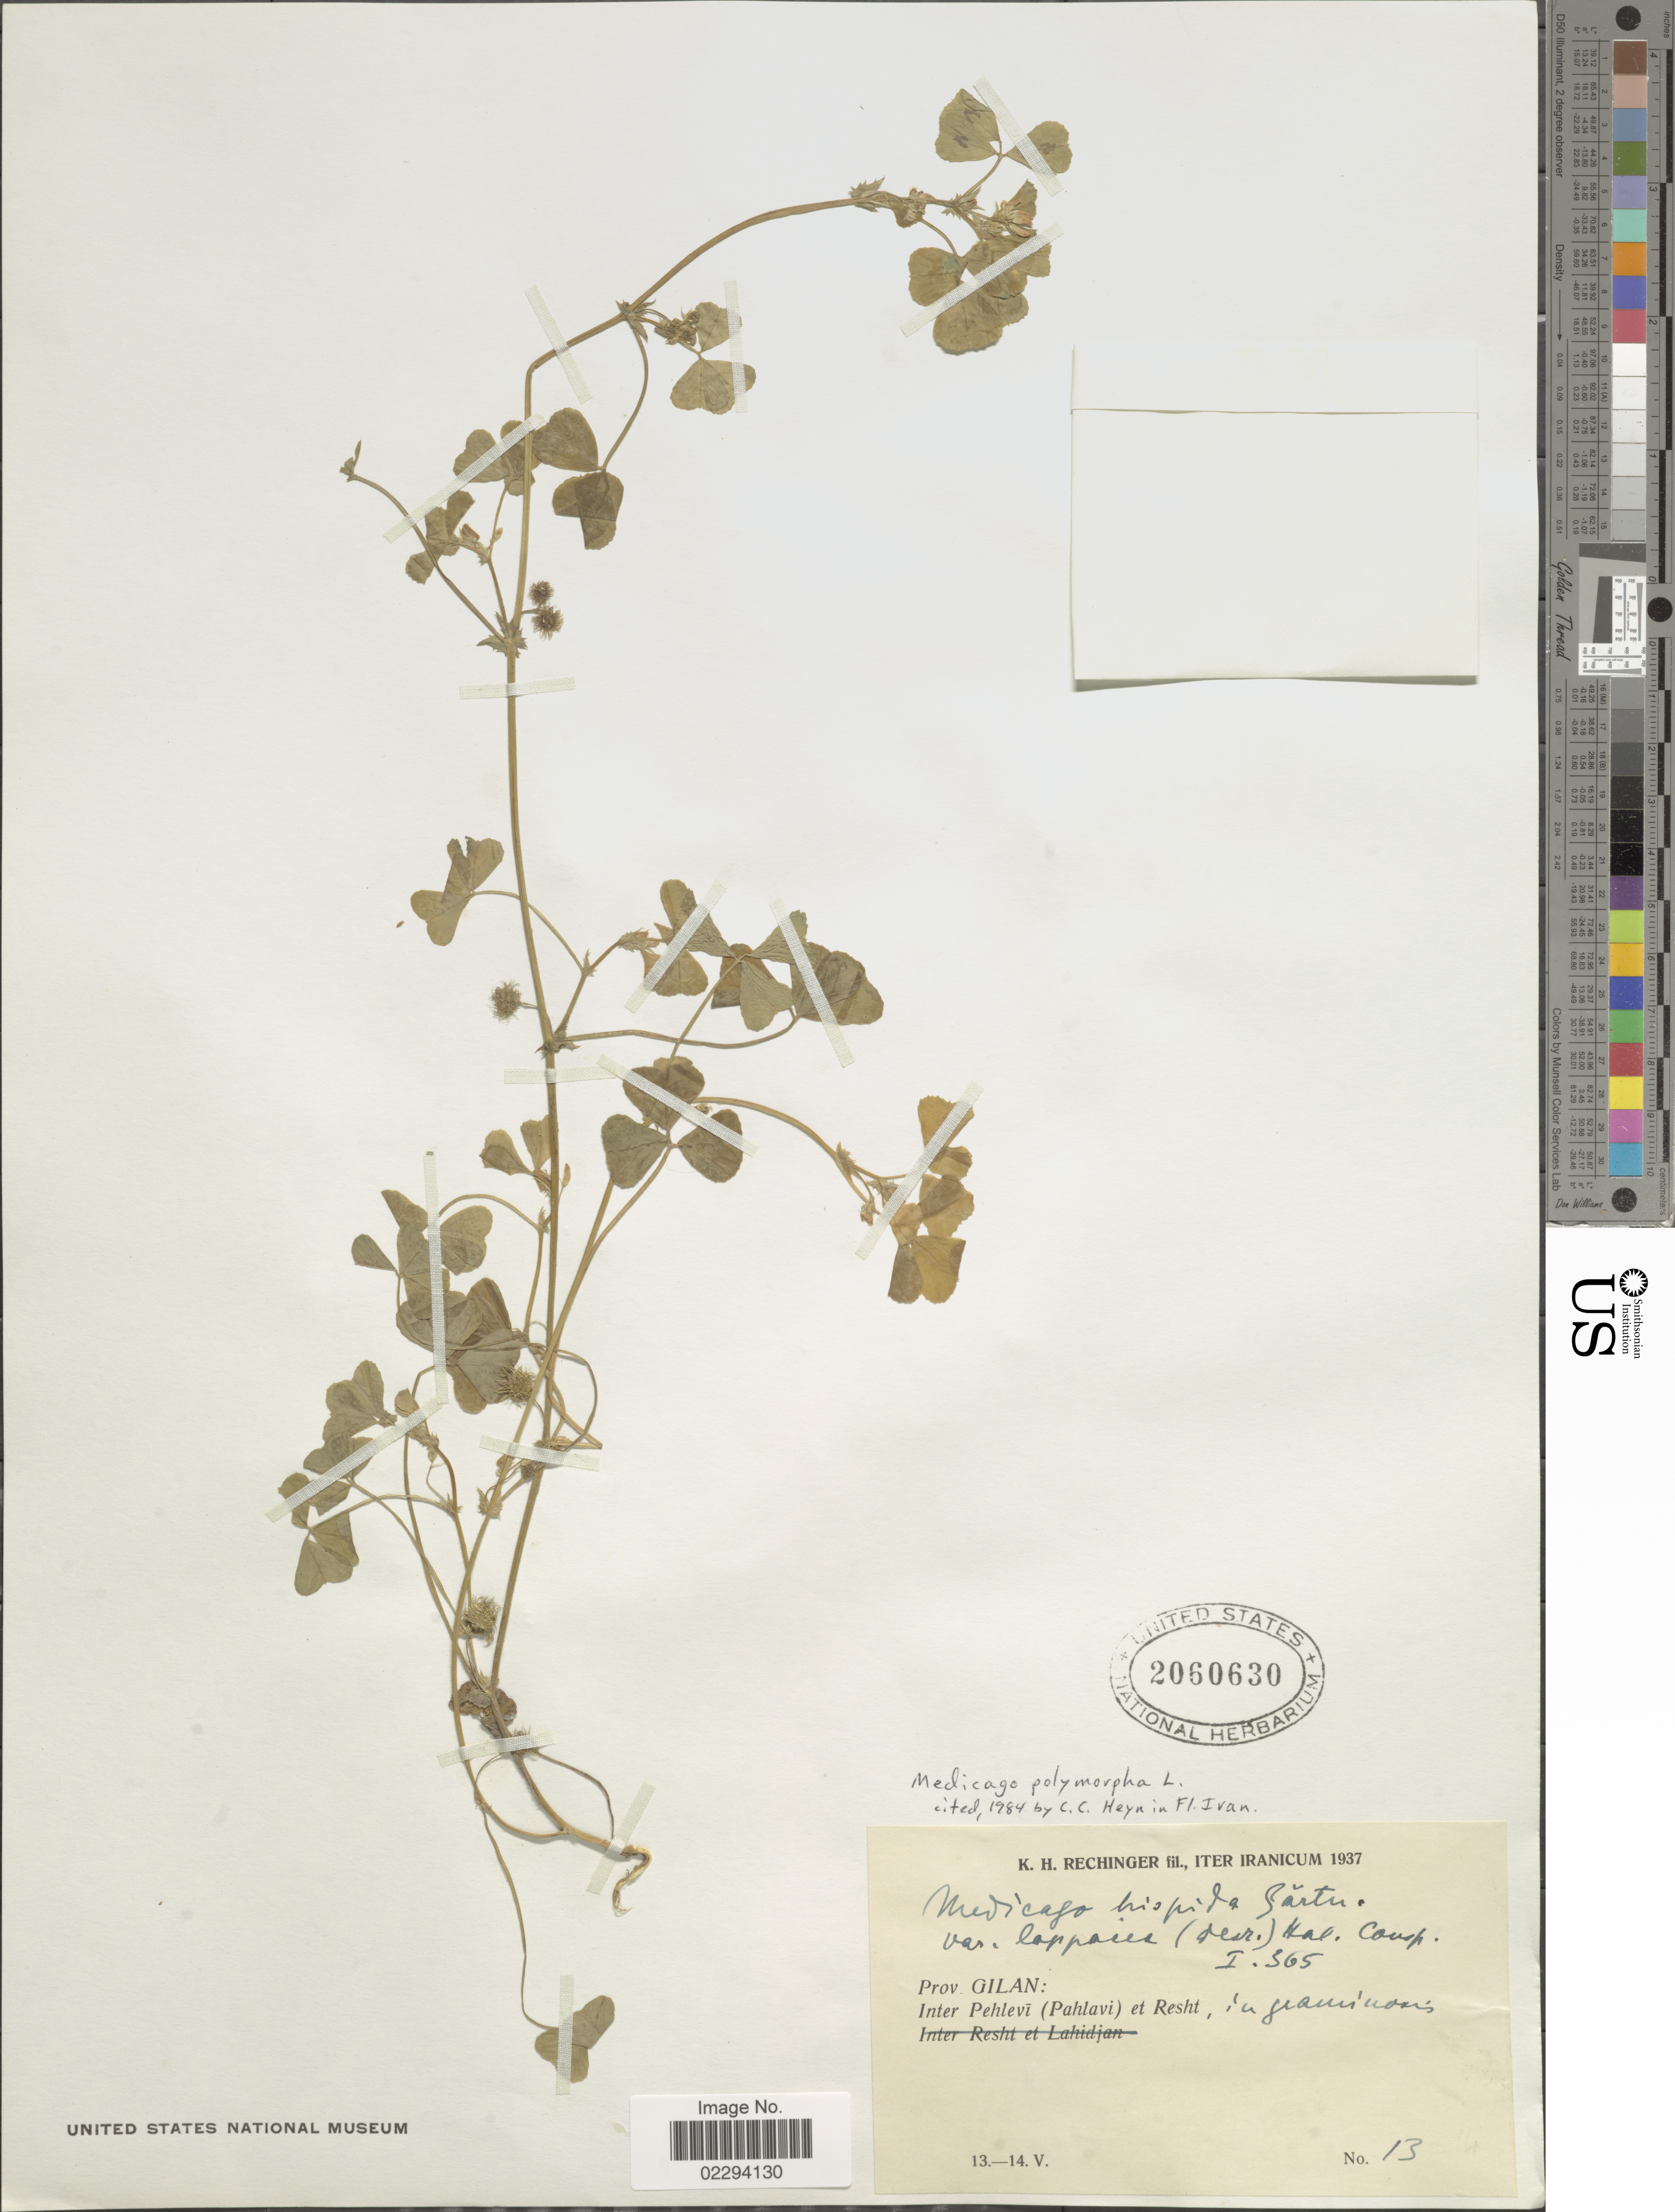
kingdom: Plantae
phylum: Tracheophyta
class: Magnoliopsida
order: Fabales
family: Fabaceae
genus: Medicago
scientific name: Medicago polymorpha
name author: L.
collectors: K. H. Rechinger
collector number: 13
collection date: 1937-05-13/1937-05-14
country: Iran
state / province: Gilan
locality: Iter Iranicum. Prov. Gilan: Inter Pehlevi (Pahlavi) et Resht; in graminosis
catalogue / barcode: US 2060630